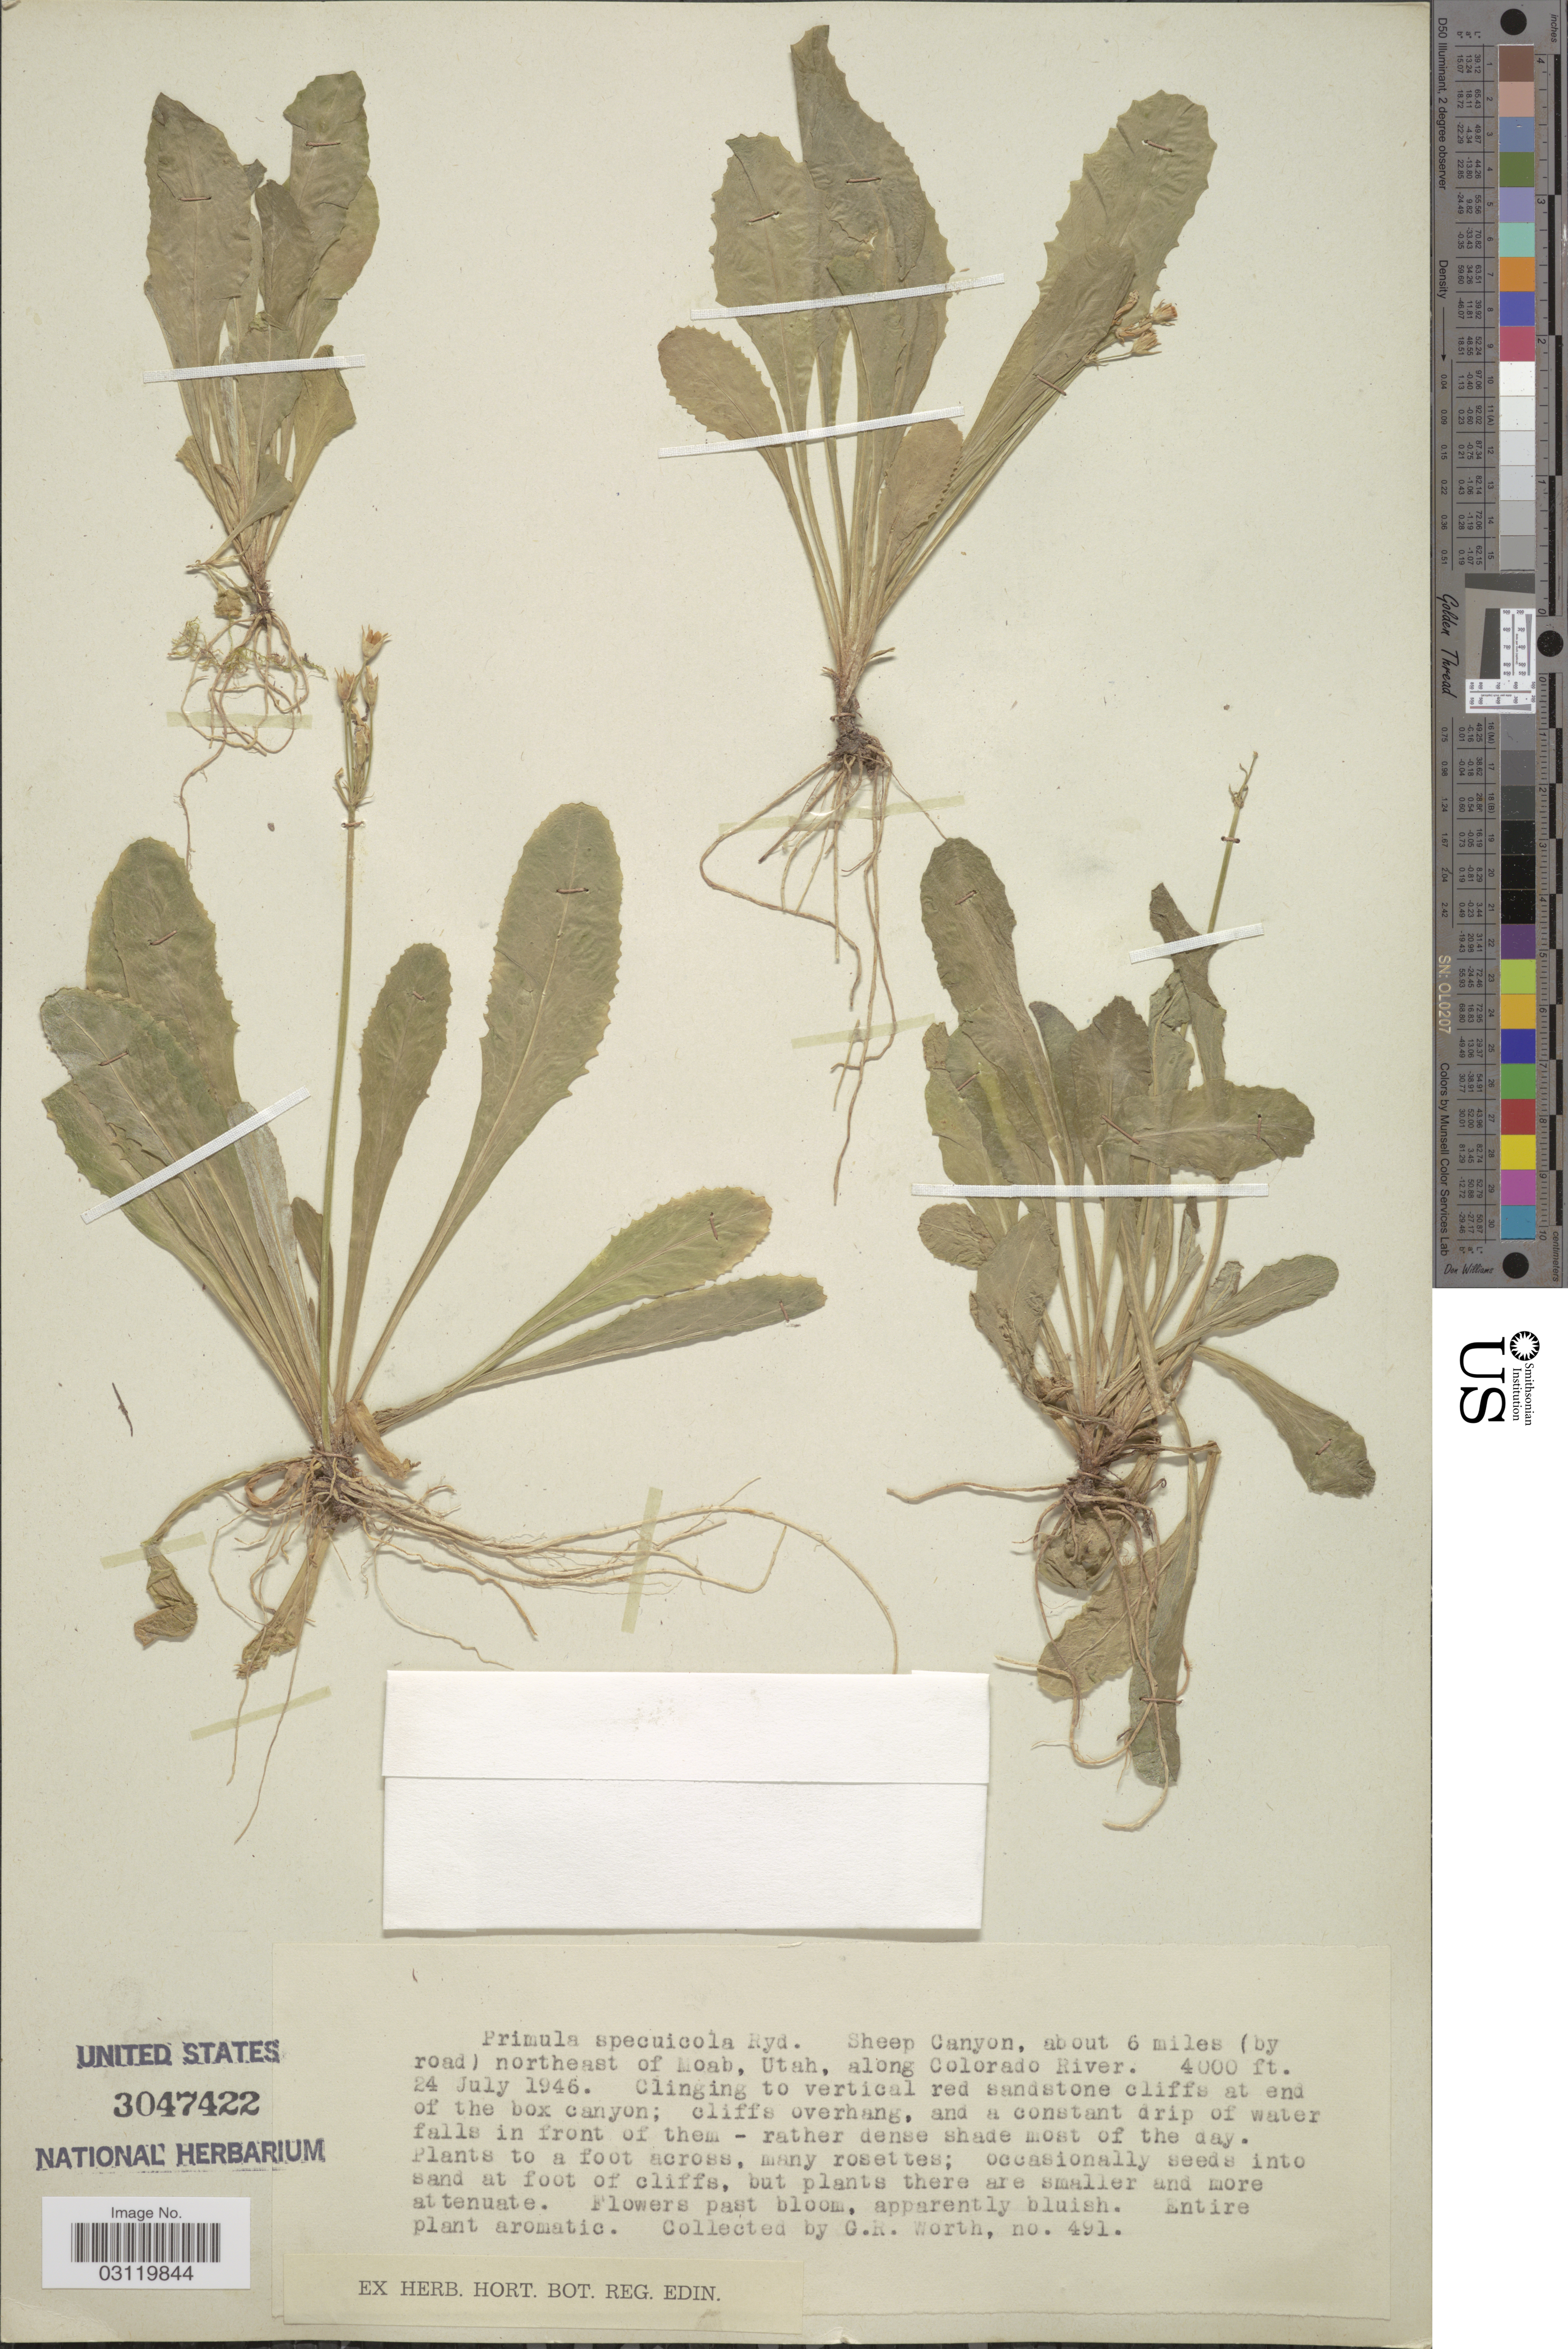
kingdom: Plantae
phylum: Tracheophyta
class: Magnoliopsida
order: Ericales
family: Primulaceae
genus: Primula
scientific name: Primula specuicola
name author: Rydb.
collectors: C. R. Worth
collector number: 491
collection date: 1946-07-24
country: United States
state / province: Utah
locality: Sheep Canyon, about 6 miles (by road) northeast of Moab, along Colorado River.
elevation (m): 1219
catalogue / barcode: US 3047422